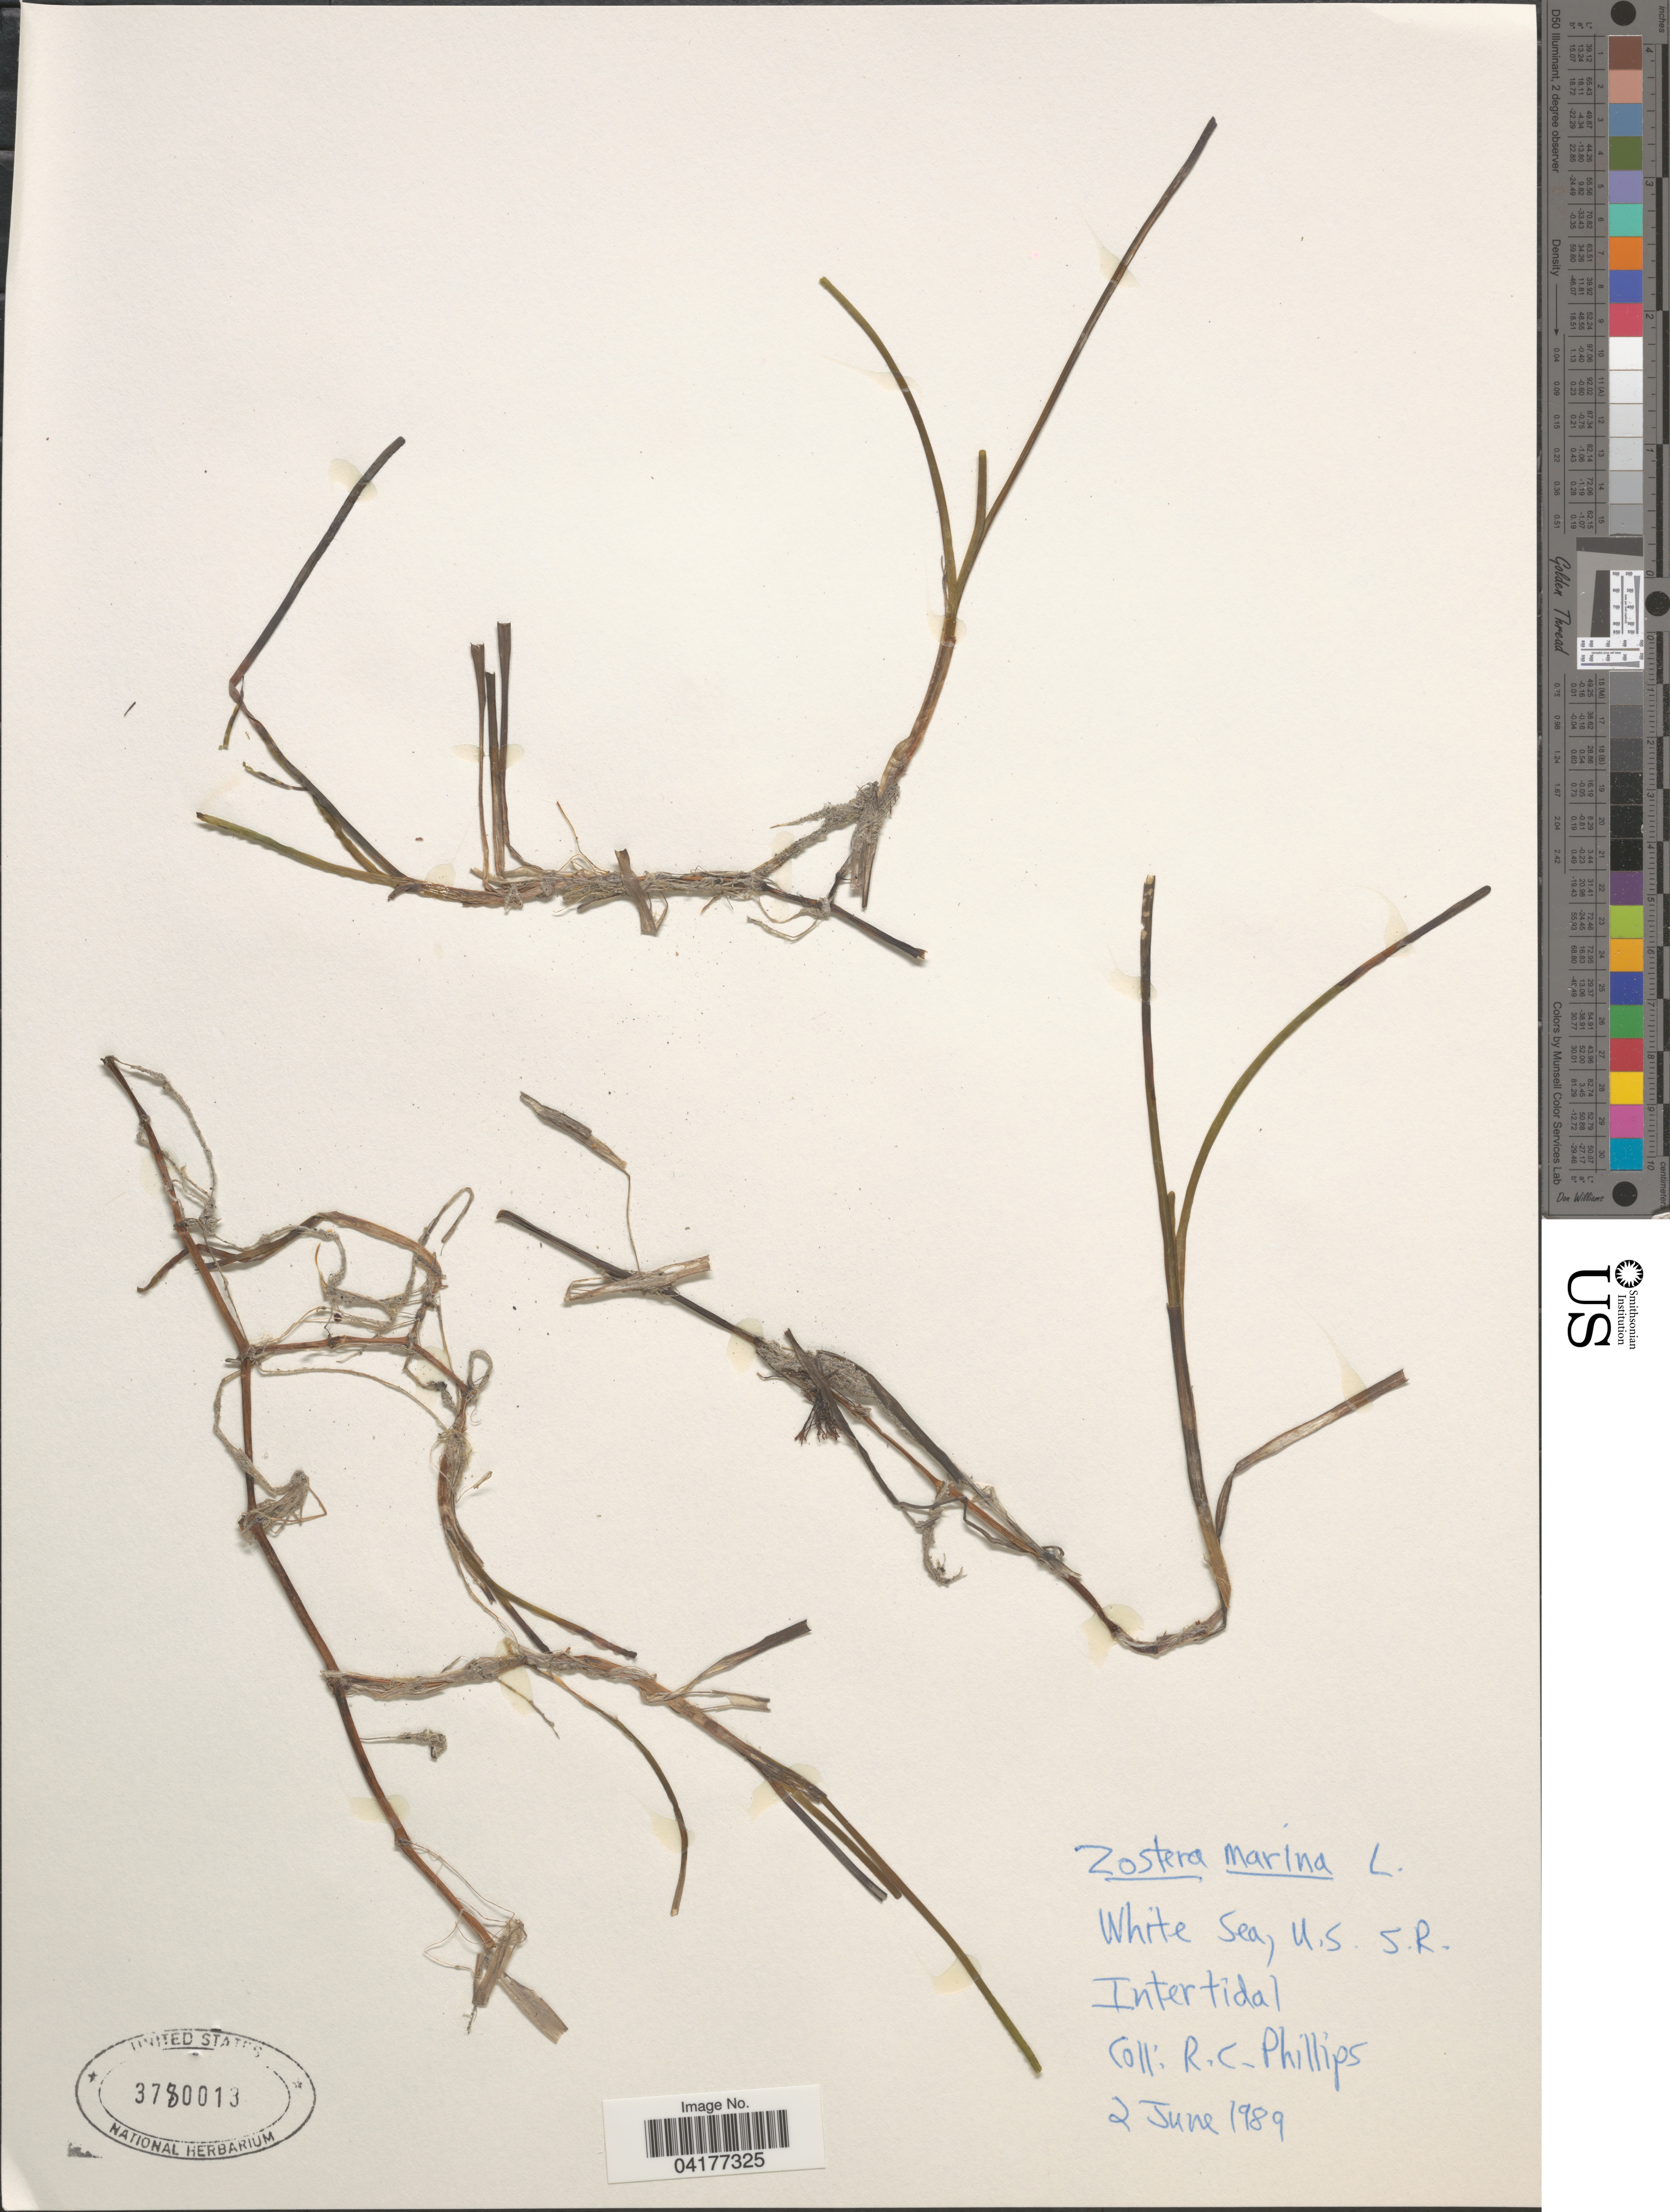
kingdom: Plantae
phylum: Tracheophyta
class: Liliopsida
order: Alismatales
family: Zosteraceae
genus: Zostera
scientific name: Zostera marina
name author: L.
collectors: R. C. Phillips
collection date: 1989-06-02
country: Russian Federation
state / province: Arkhangelsk / Karelia / Murmansk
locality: White Sea, U.S.S.R.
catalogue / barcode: US 3780013